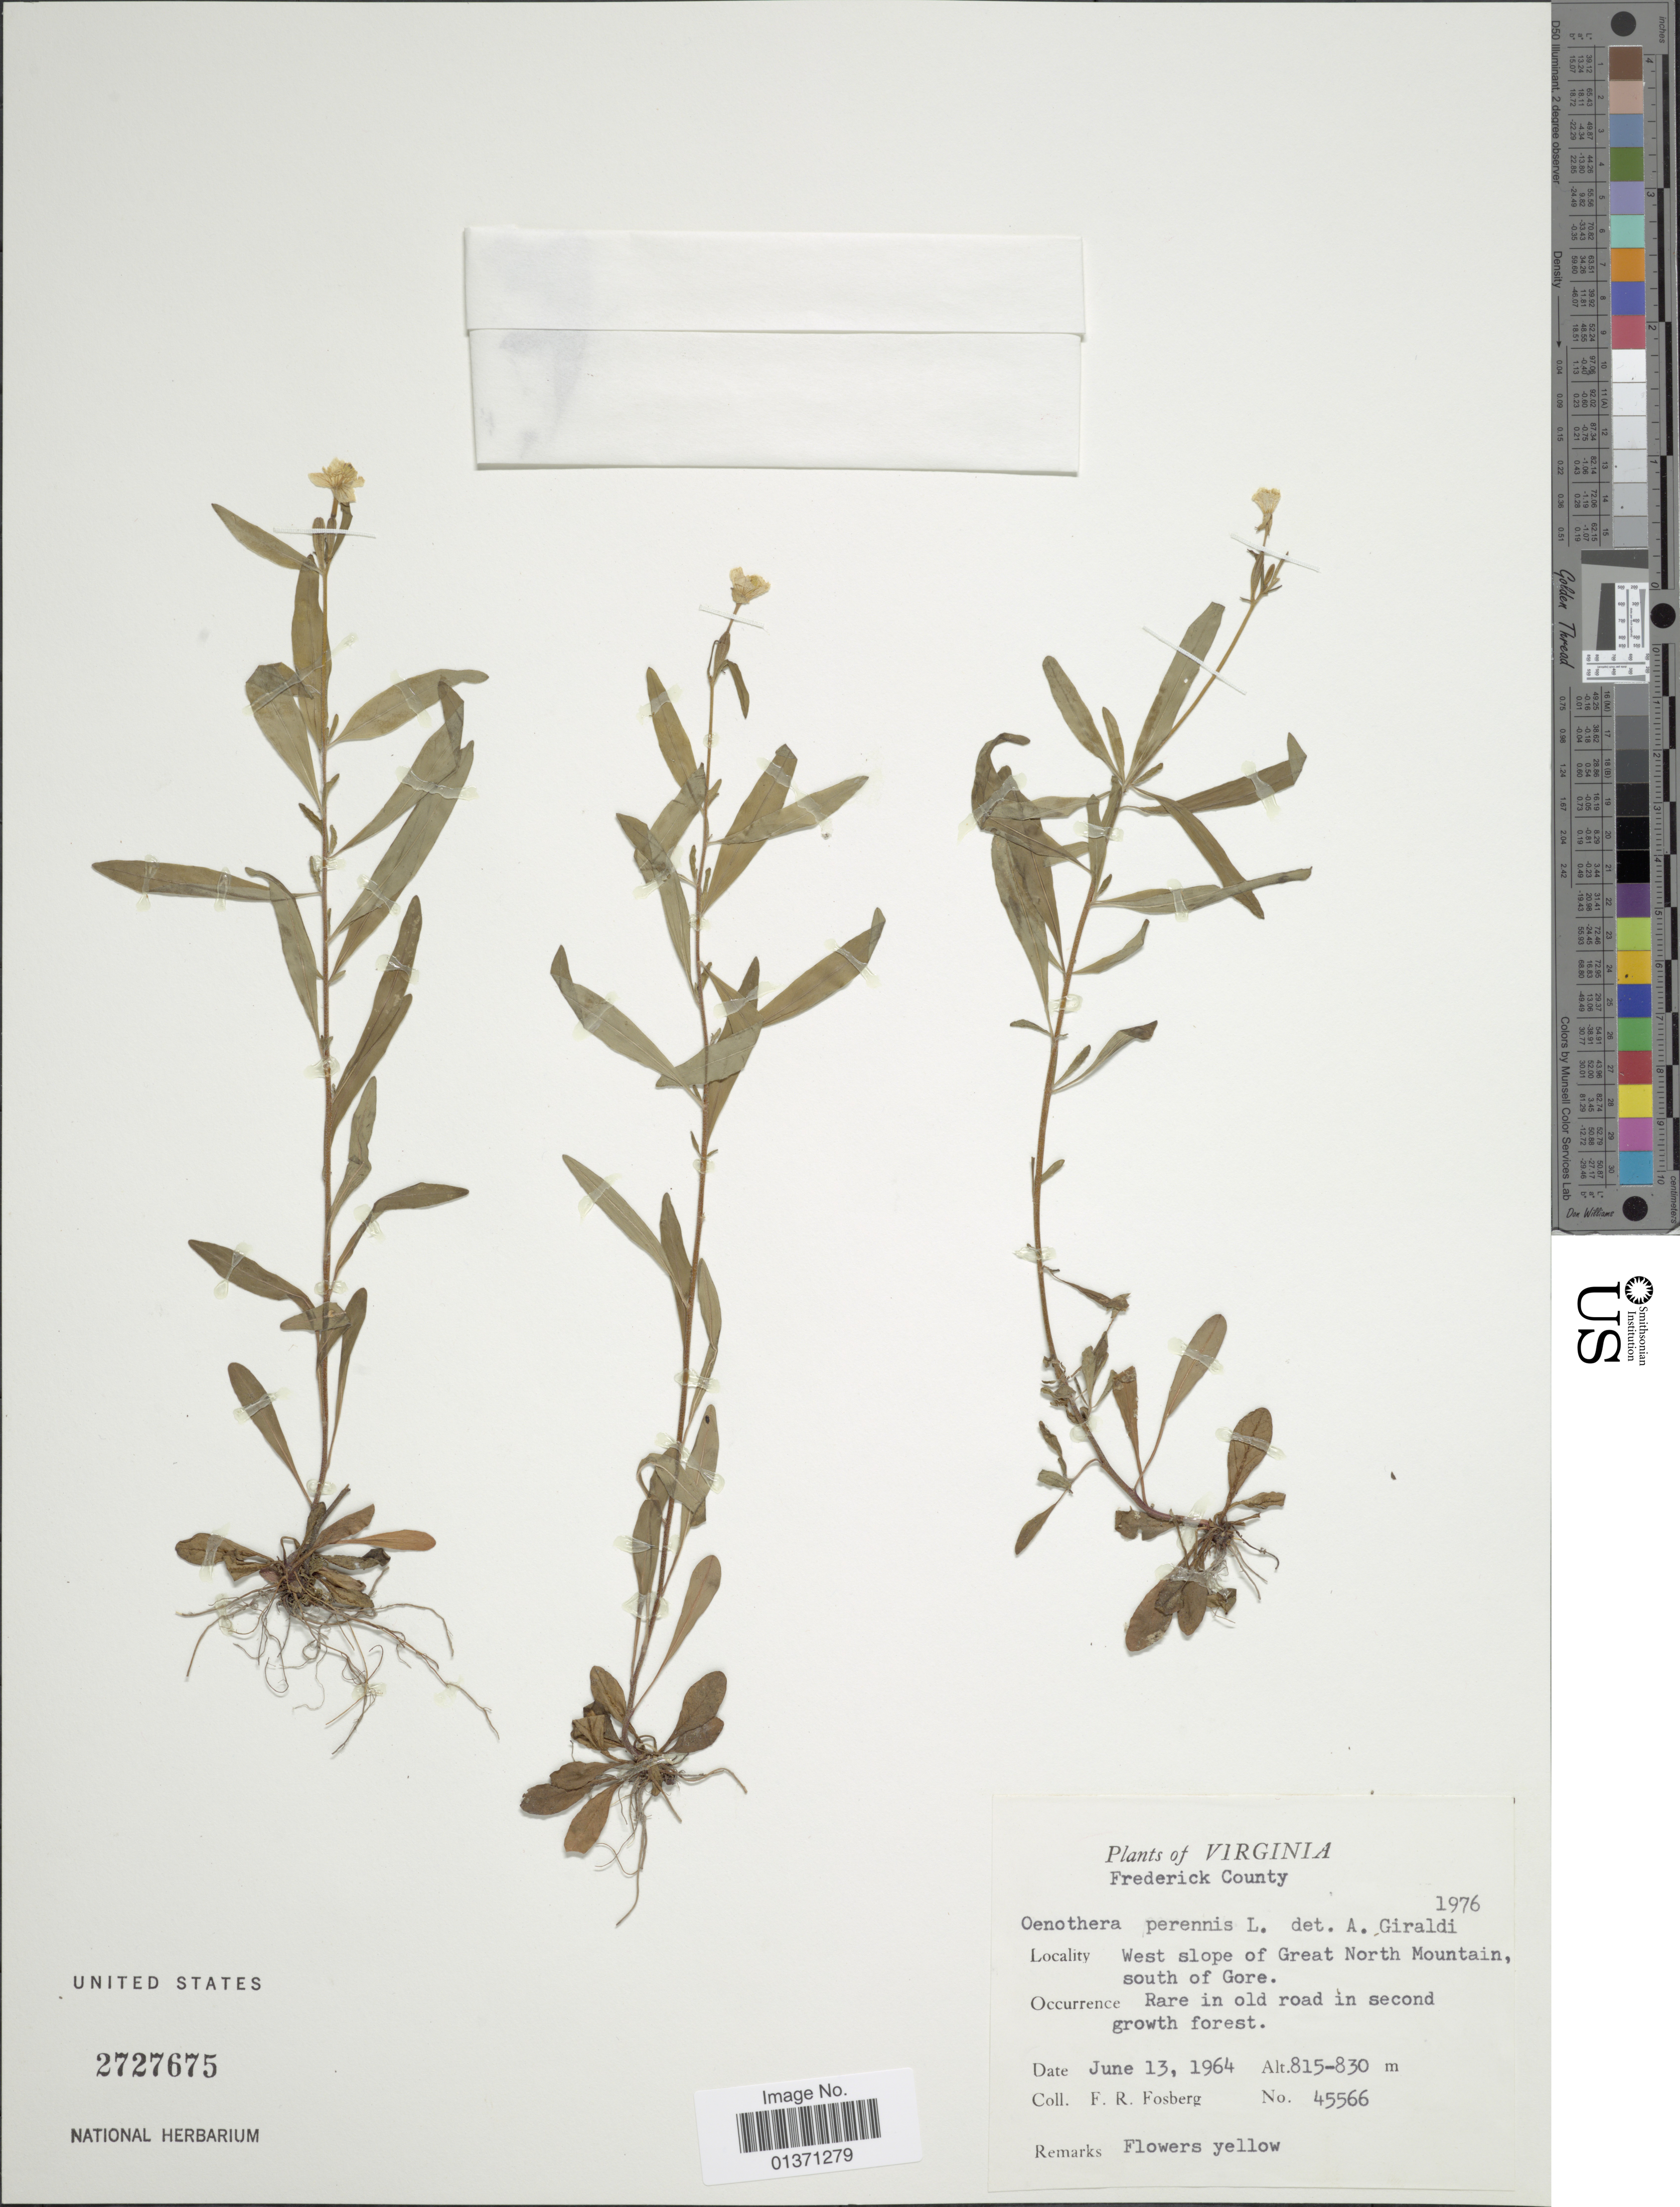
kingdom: Plantae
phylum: Tracheophyta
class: Magnoliopsida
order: Myrtales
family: Onagraceae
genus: Oenothera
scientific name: Oenothera perennis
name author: L.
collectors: F. R. Fosberg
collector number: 45566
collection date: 1964-06-13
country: United States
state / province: Virginia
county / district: Frederick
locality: Frederick County, West slope of Great North Mountain, south of Gore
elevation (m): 815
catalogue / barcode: US 2727675